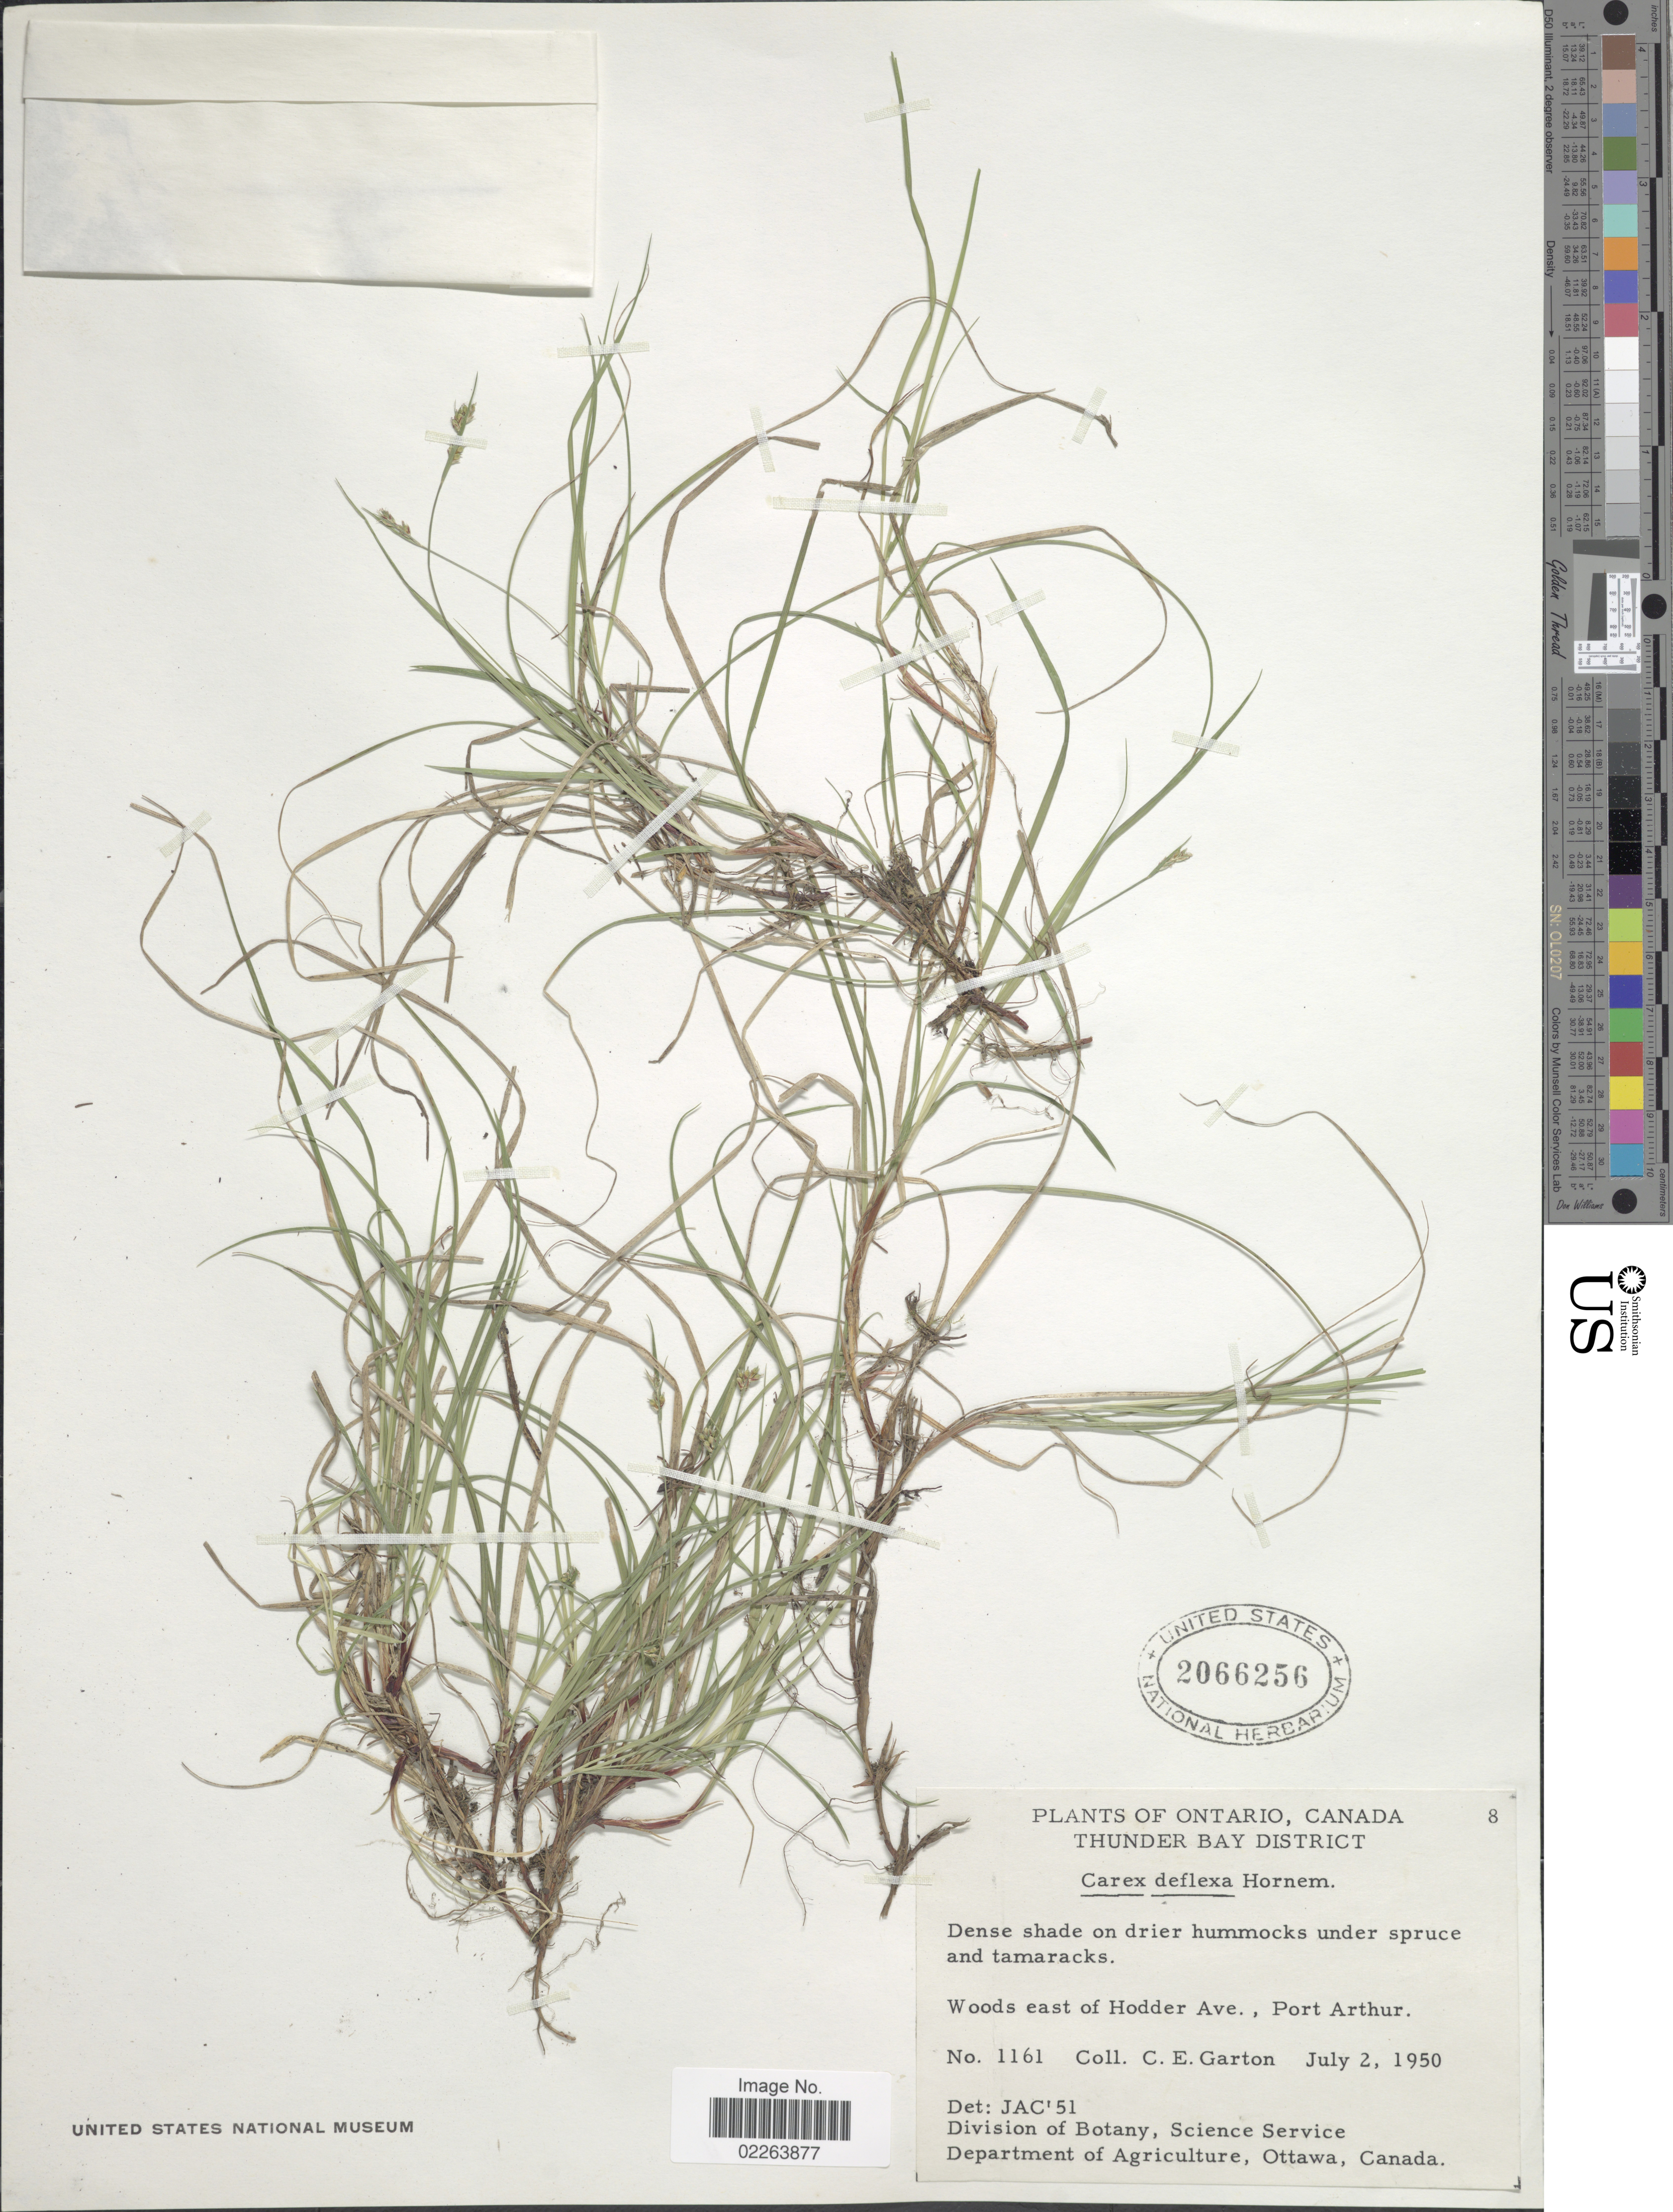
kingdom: Plantae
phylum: Tracheophyta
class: Liliopsida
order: Poales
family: Cyperaceae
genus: Carex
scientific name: Carex deflexa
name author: Hornem.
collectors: C. E. Garton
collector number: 1161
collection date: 1950-07-02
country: Canada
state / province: Ontario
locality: Thunder Bay District, Dense shade on drier hummocks under spruce and tamaracks, Woods east of Hodder Ave., Port Arthur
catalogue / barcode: US 2066256